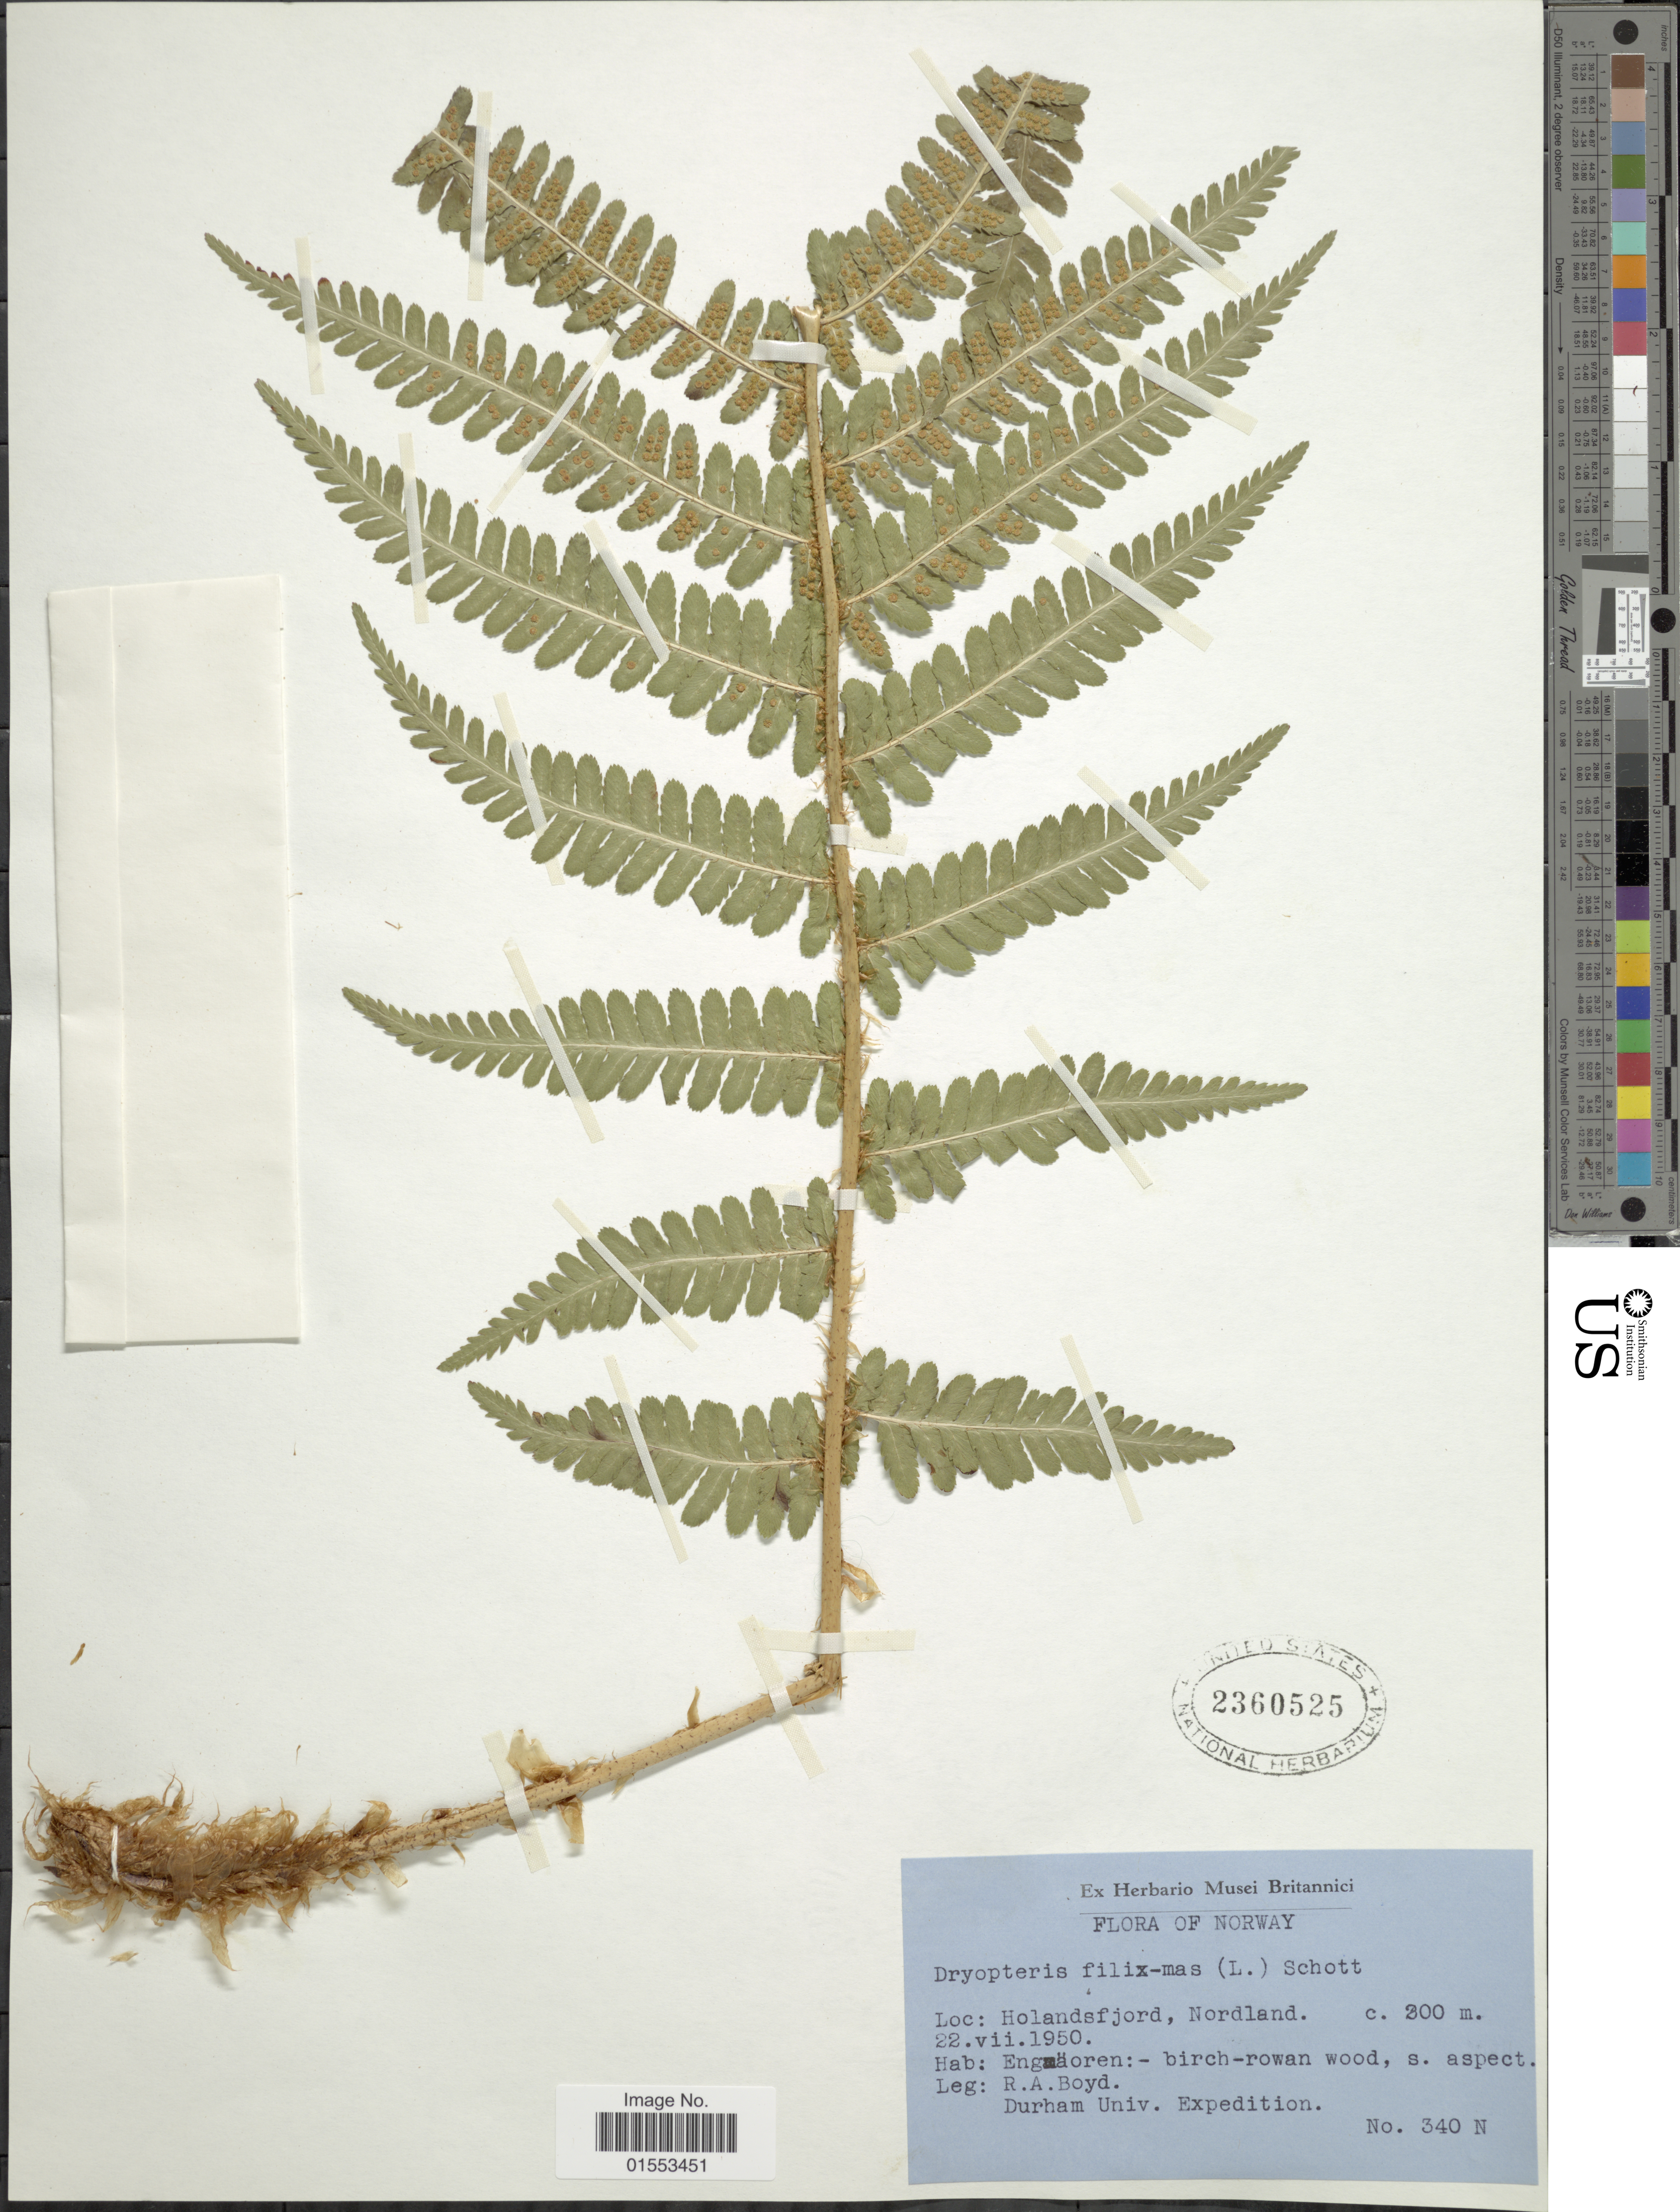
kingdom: Plantae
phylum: Tracheophyta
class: Polypodiopsida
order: Polypodiales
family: Dryopteridaceae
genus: Dryopteris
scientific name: Dryopteris filix-mas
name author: (L.) Schott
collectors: R. Boyd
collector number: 340N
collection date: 1950-07-22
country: Norway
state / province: Nordland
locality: Holandsfjord, Nordland.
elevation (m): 200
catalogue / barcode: US 2360525